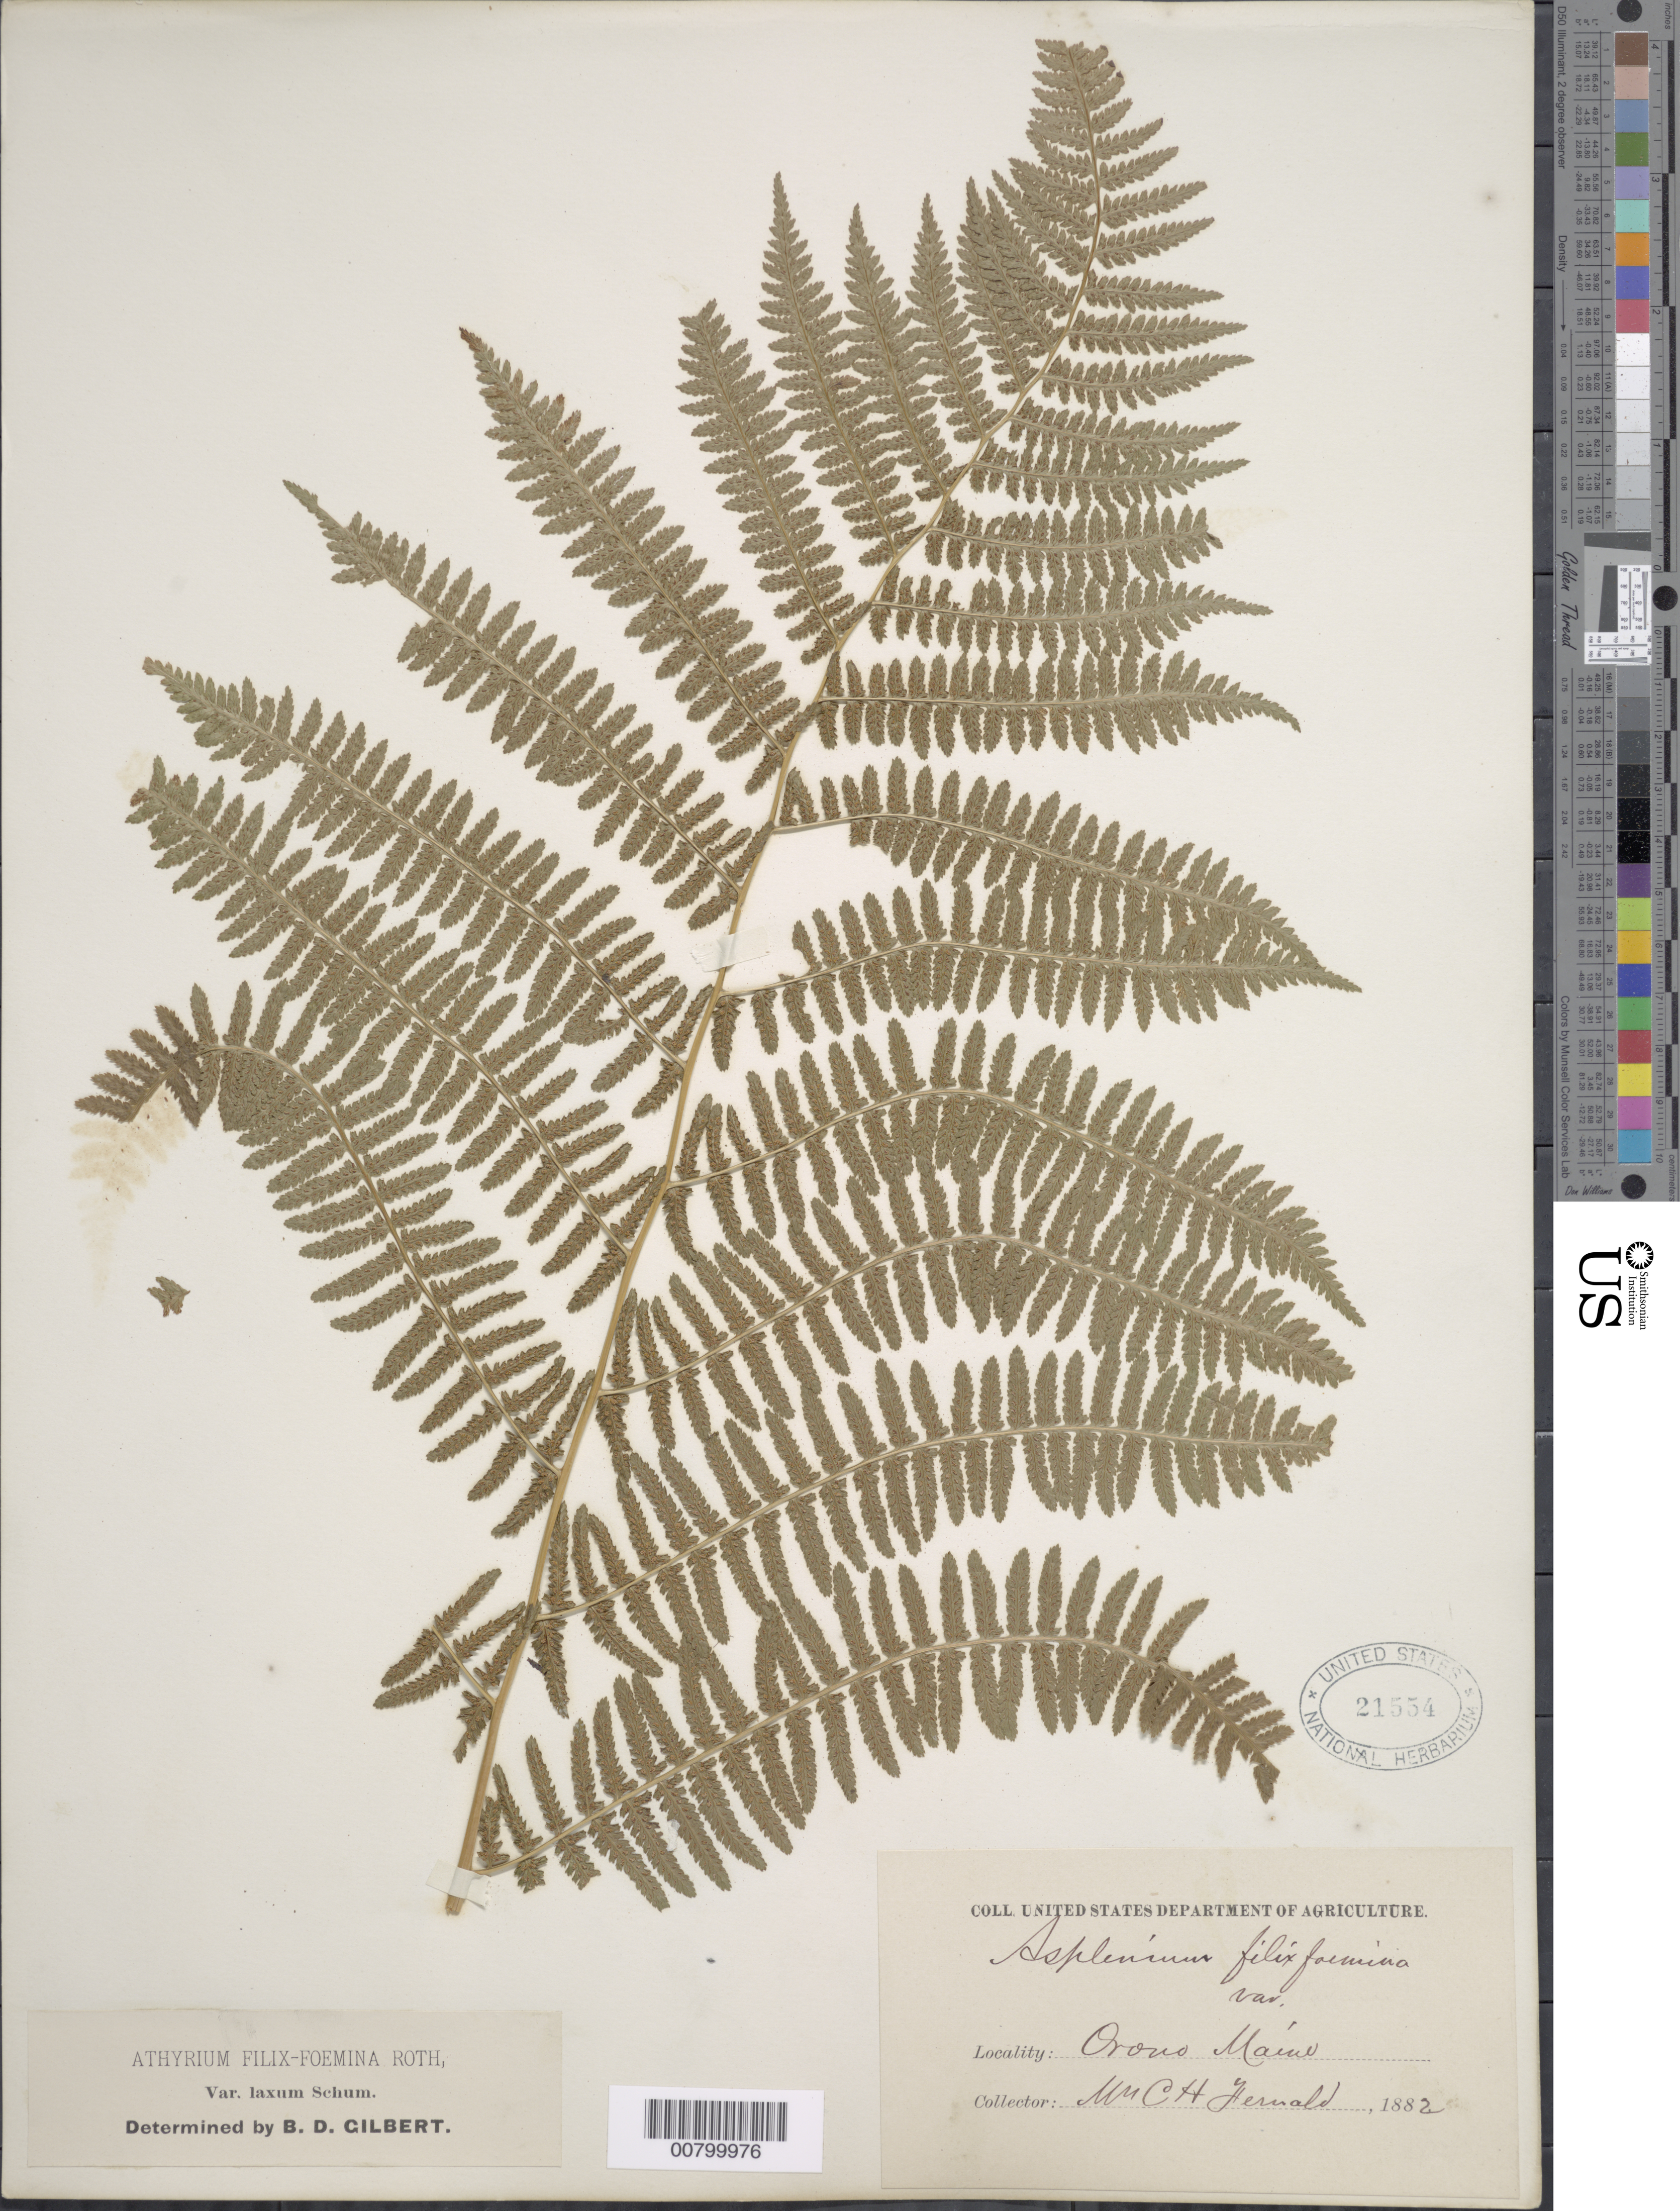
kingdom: Plantae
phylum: Tracheophyta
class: Polypodiopsida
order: Polypodiales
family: Athyriaceae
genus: Athyrium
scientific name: Athyrium filix-femina subsp. angustatum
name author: (Willd.) R.T. Clausen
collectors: H. Fernald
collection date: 1882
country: United States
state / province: Maine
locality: Orono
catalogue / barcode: US 21554